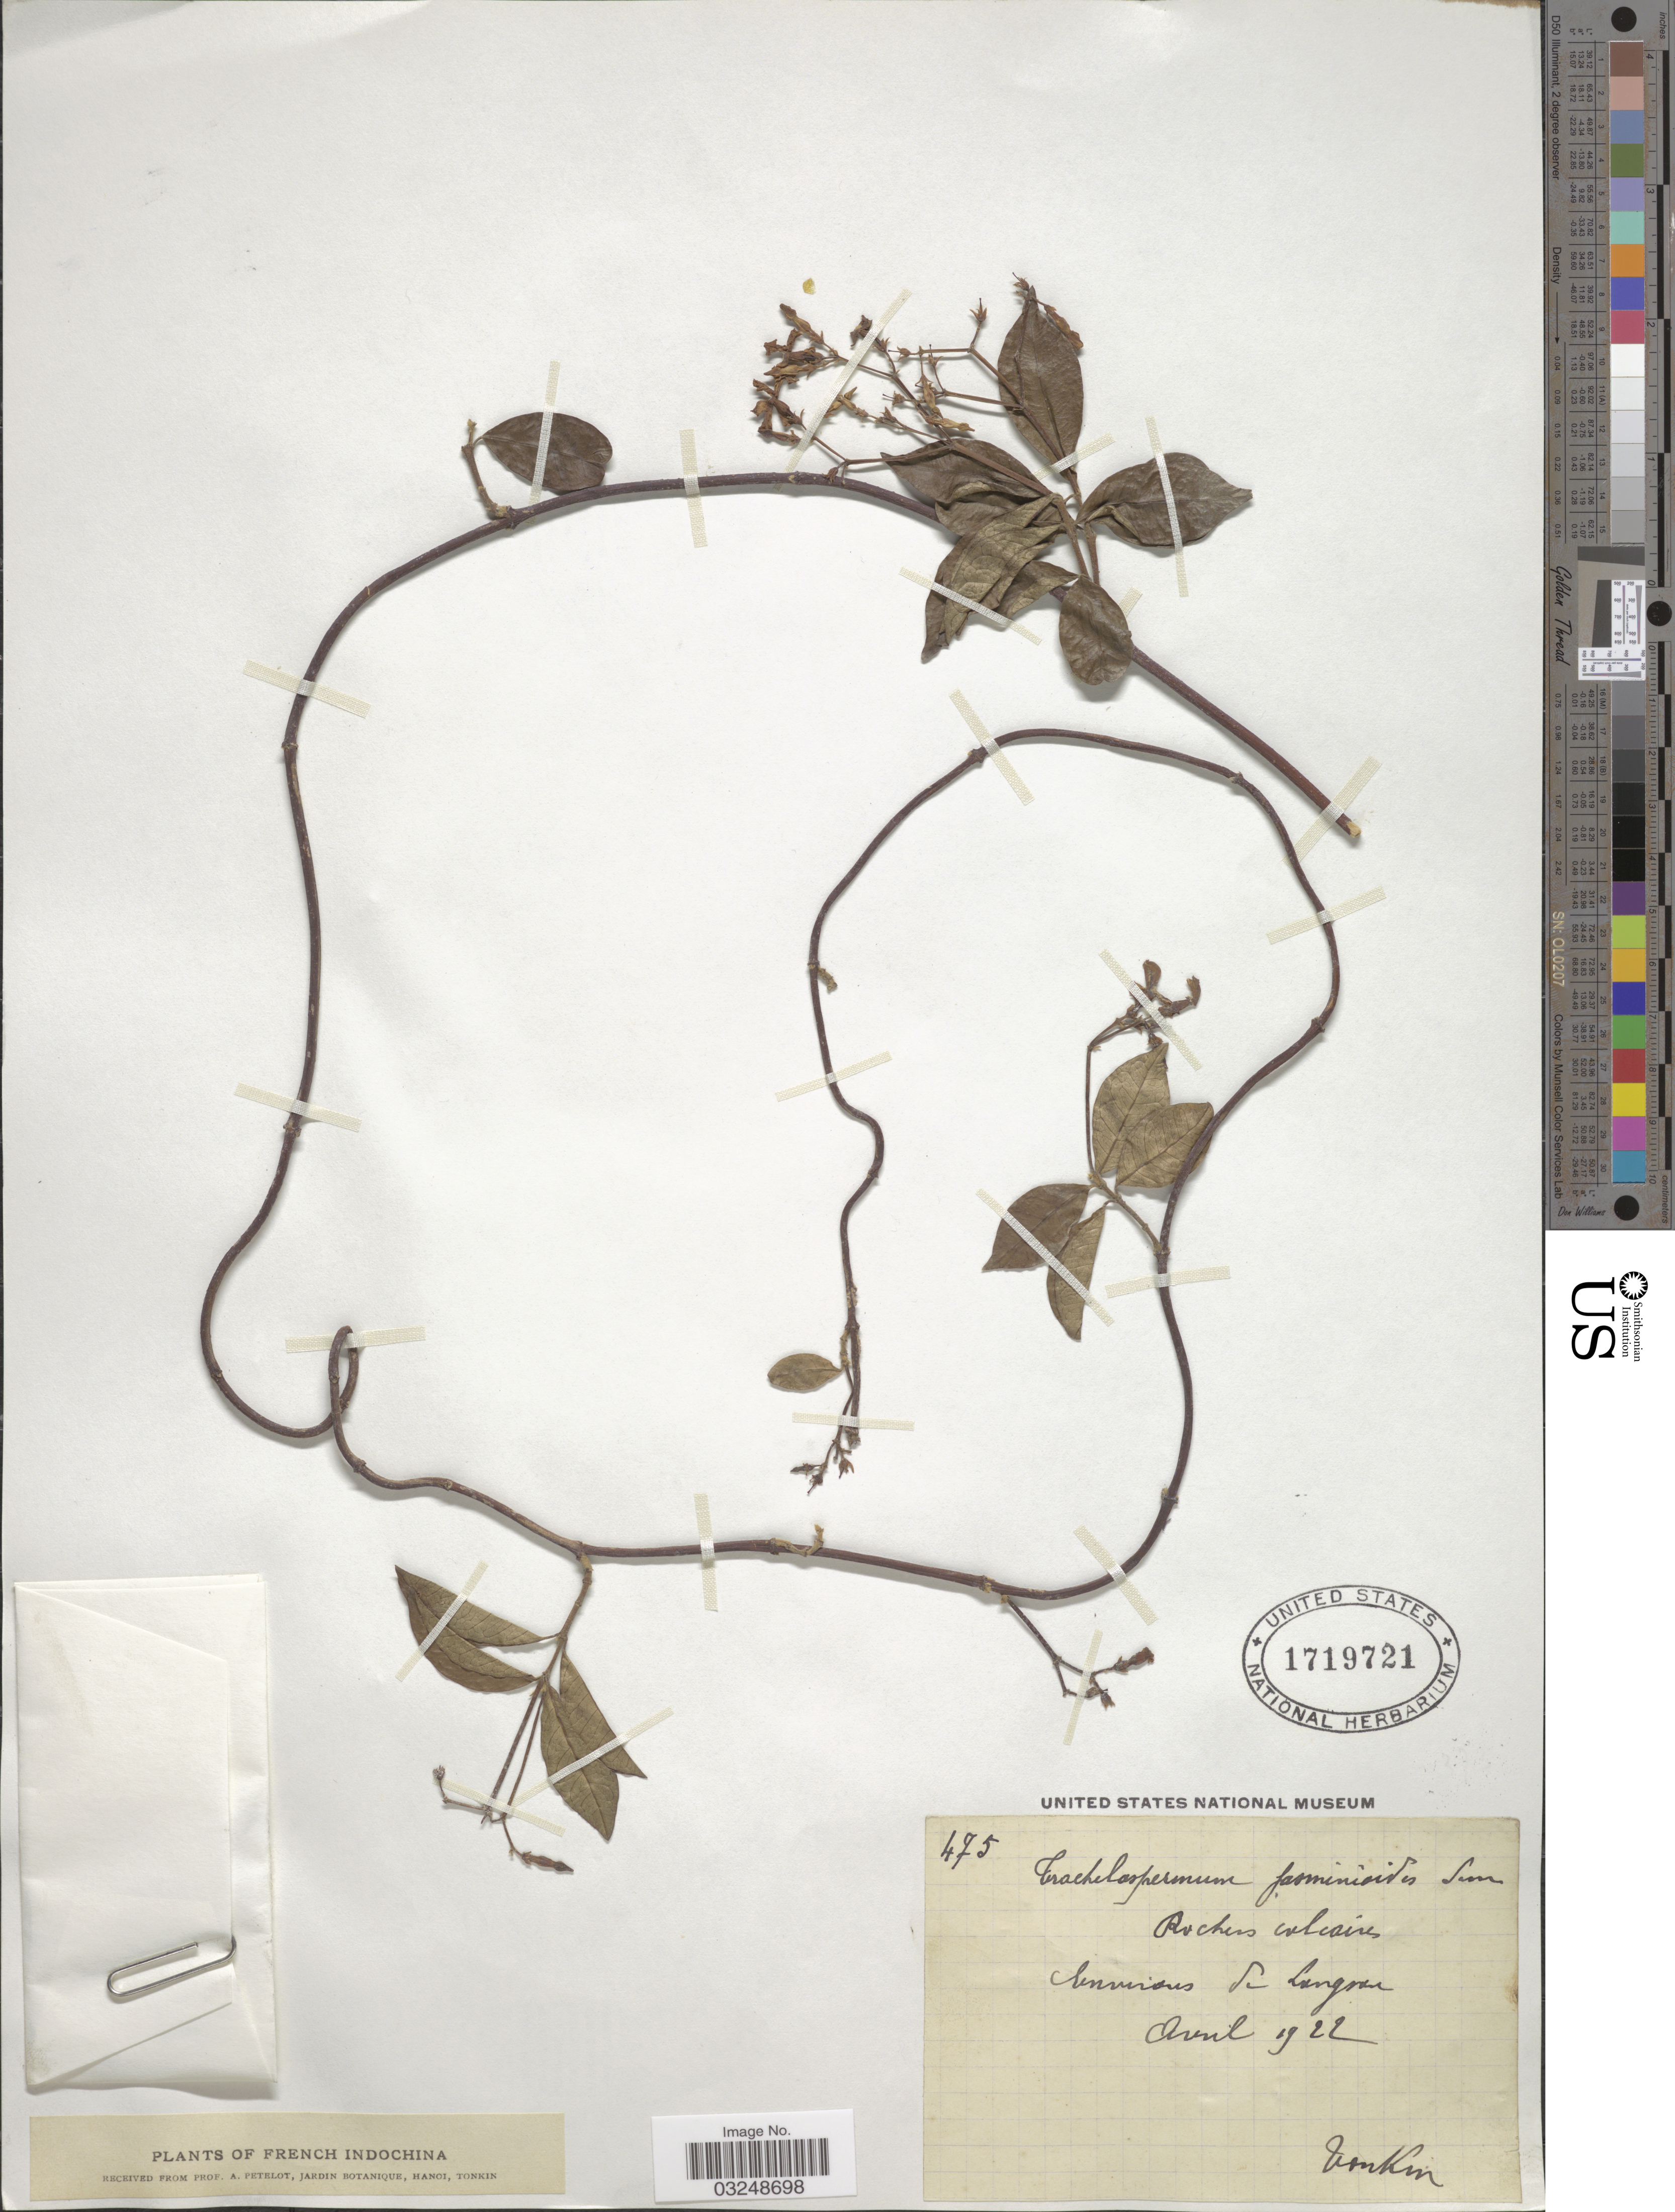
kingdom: Plantae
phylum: Tracheophyta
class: Magnoliopsida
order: Gentianales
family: Apocynaceae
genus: Trachelospermum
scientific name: Trachelospermum jasminoides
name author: (Lindl.) Lem.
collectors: P. A. Pételot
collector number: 475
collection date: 1922-04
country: Vietnam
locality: Environs de Langrove [interpreted]. French IndoChina.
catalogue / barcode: US 1719721